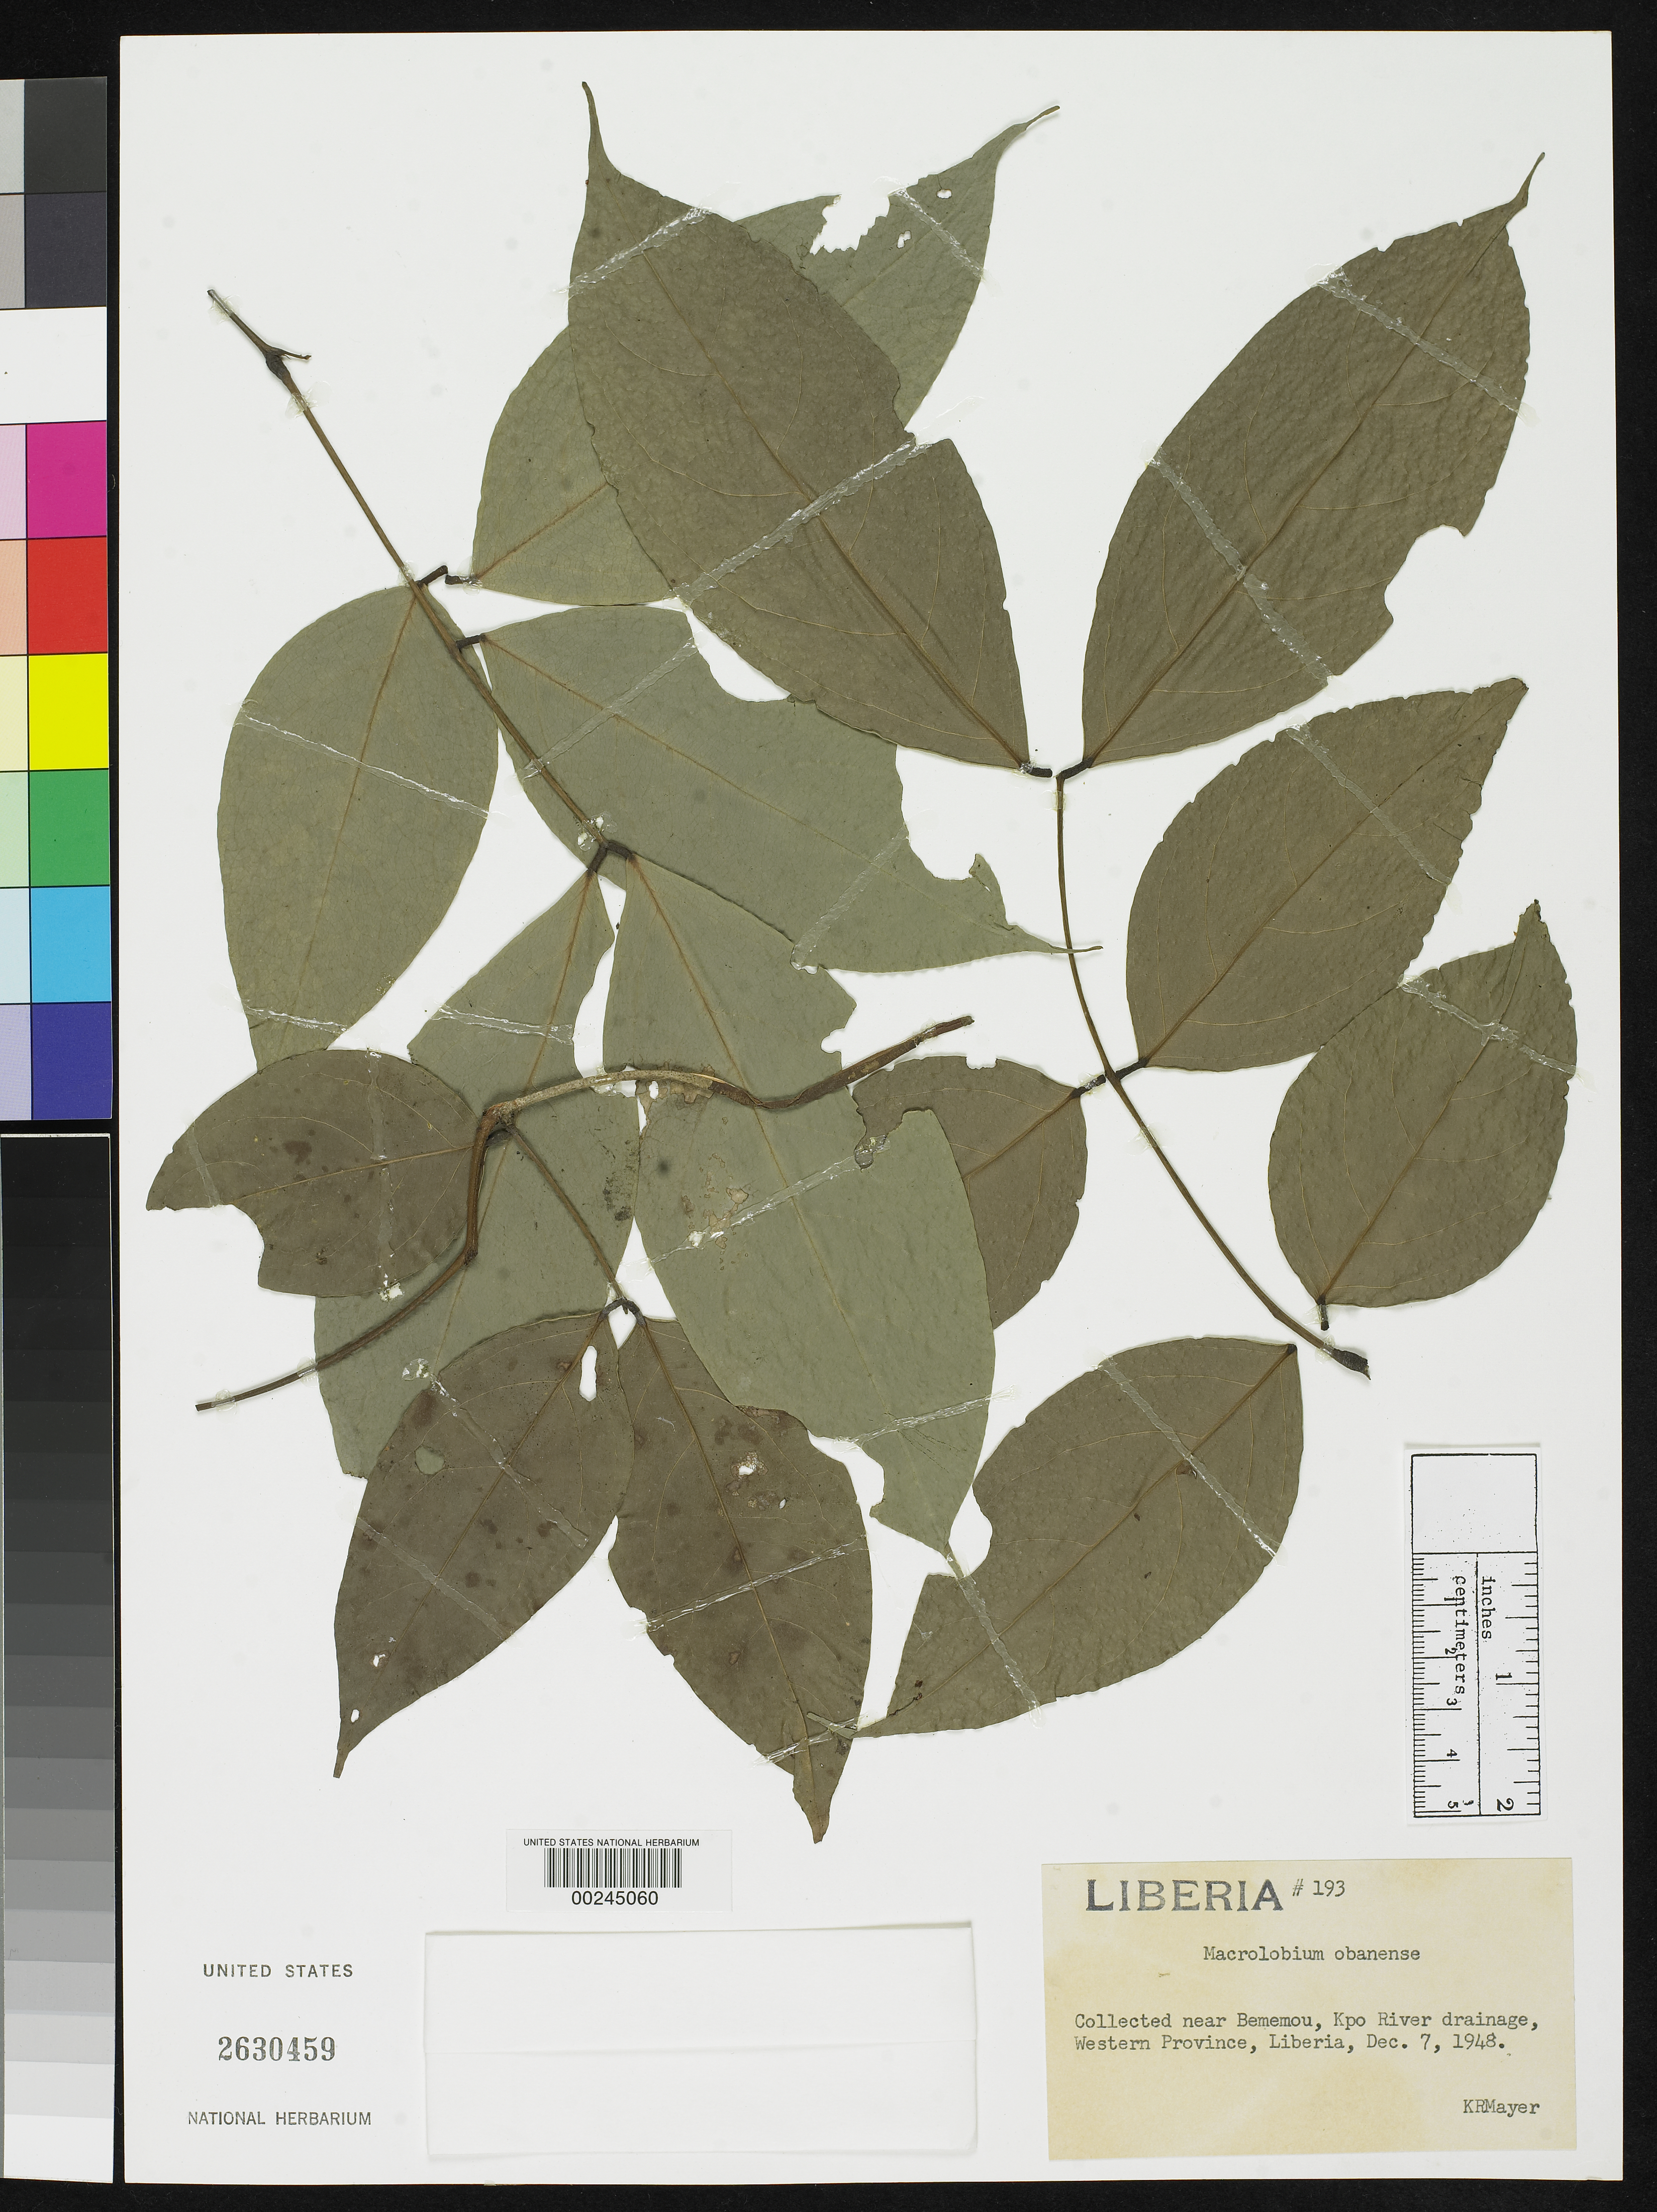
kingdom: Plantae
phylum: Tracheophyta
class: Magnoliopsida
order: Fabales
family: Fabaceae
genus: Macrolobium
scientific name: Macrolobium obanense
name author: Baker f.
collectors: K. R. Mayer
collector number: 193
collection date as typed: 07 Dec 1948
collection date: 1948-12-07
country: Liberia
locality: Near bememou, kpo river drainage, western province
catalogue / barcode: US 2630459